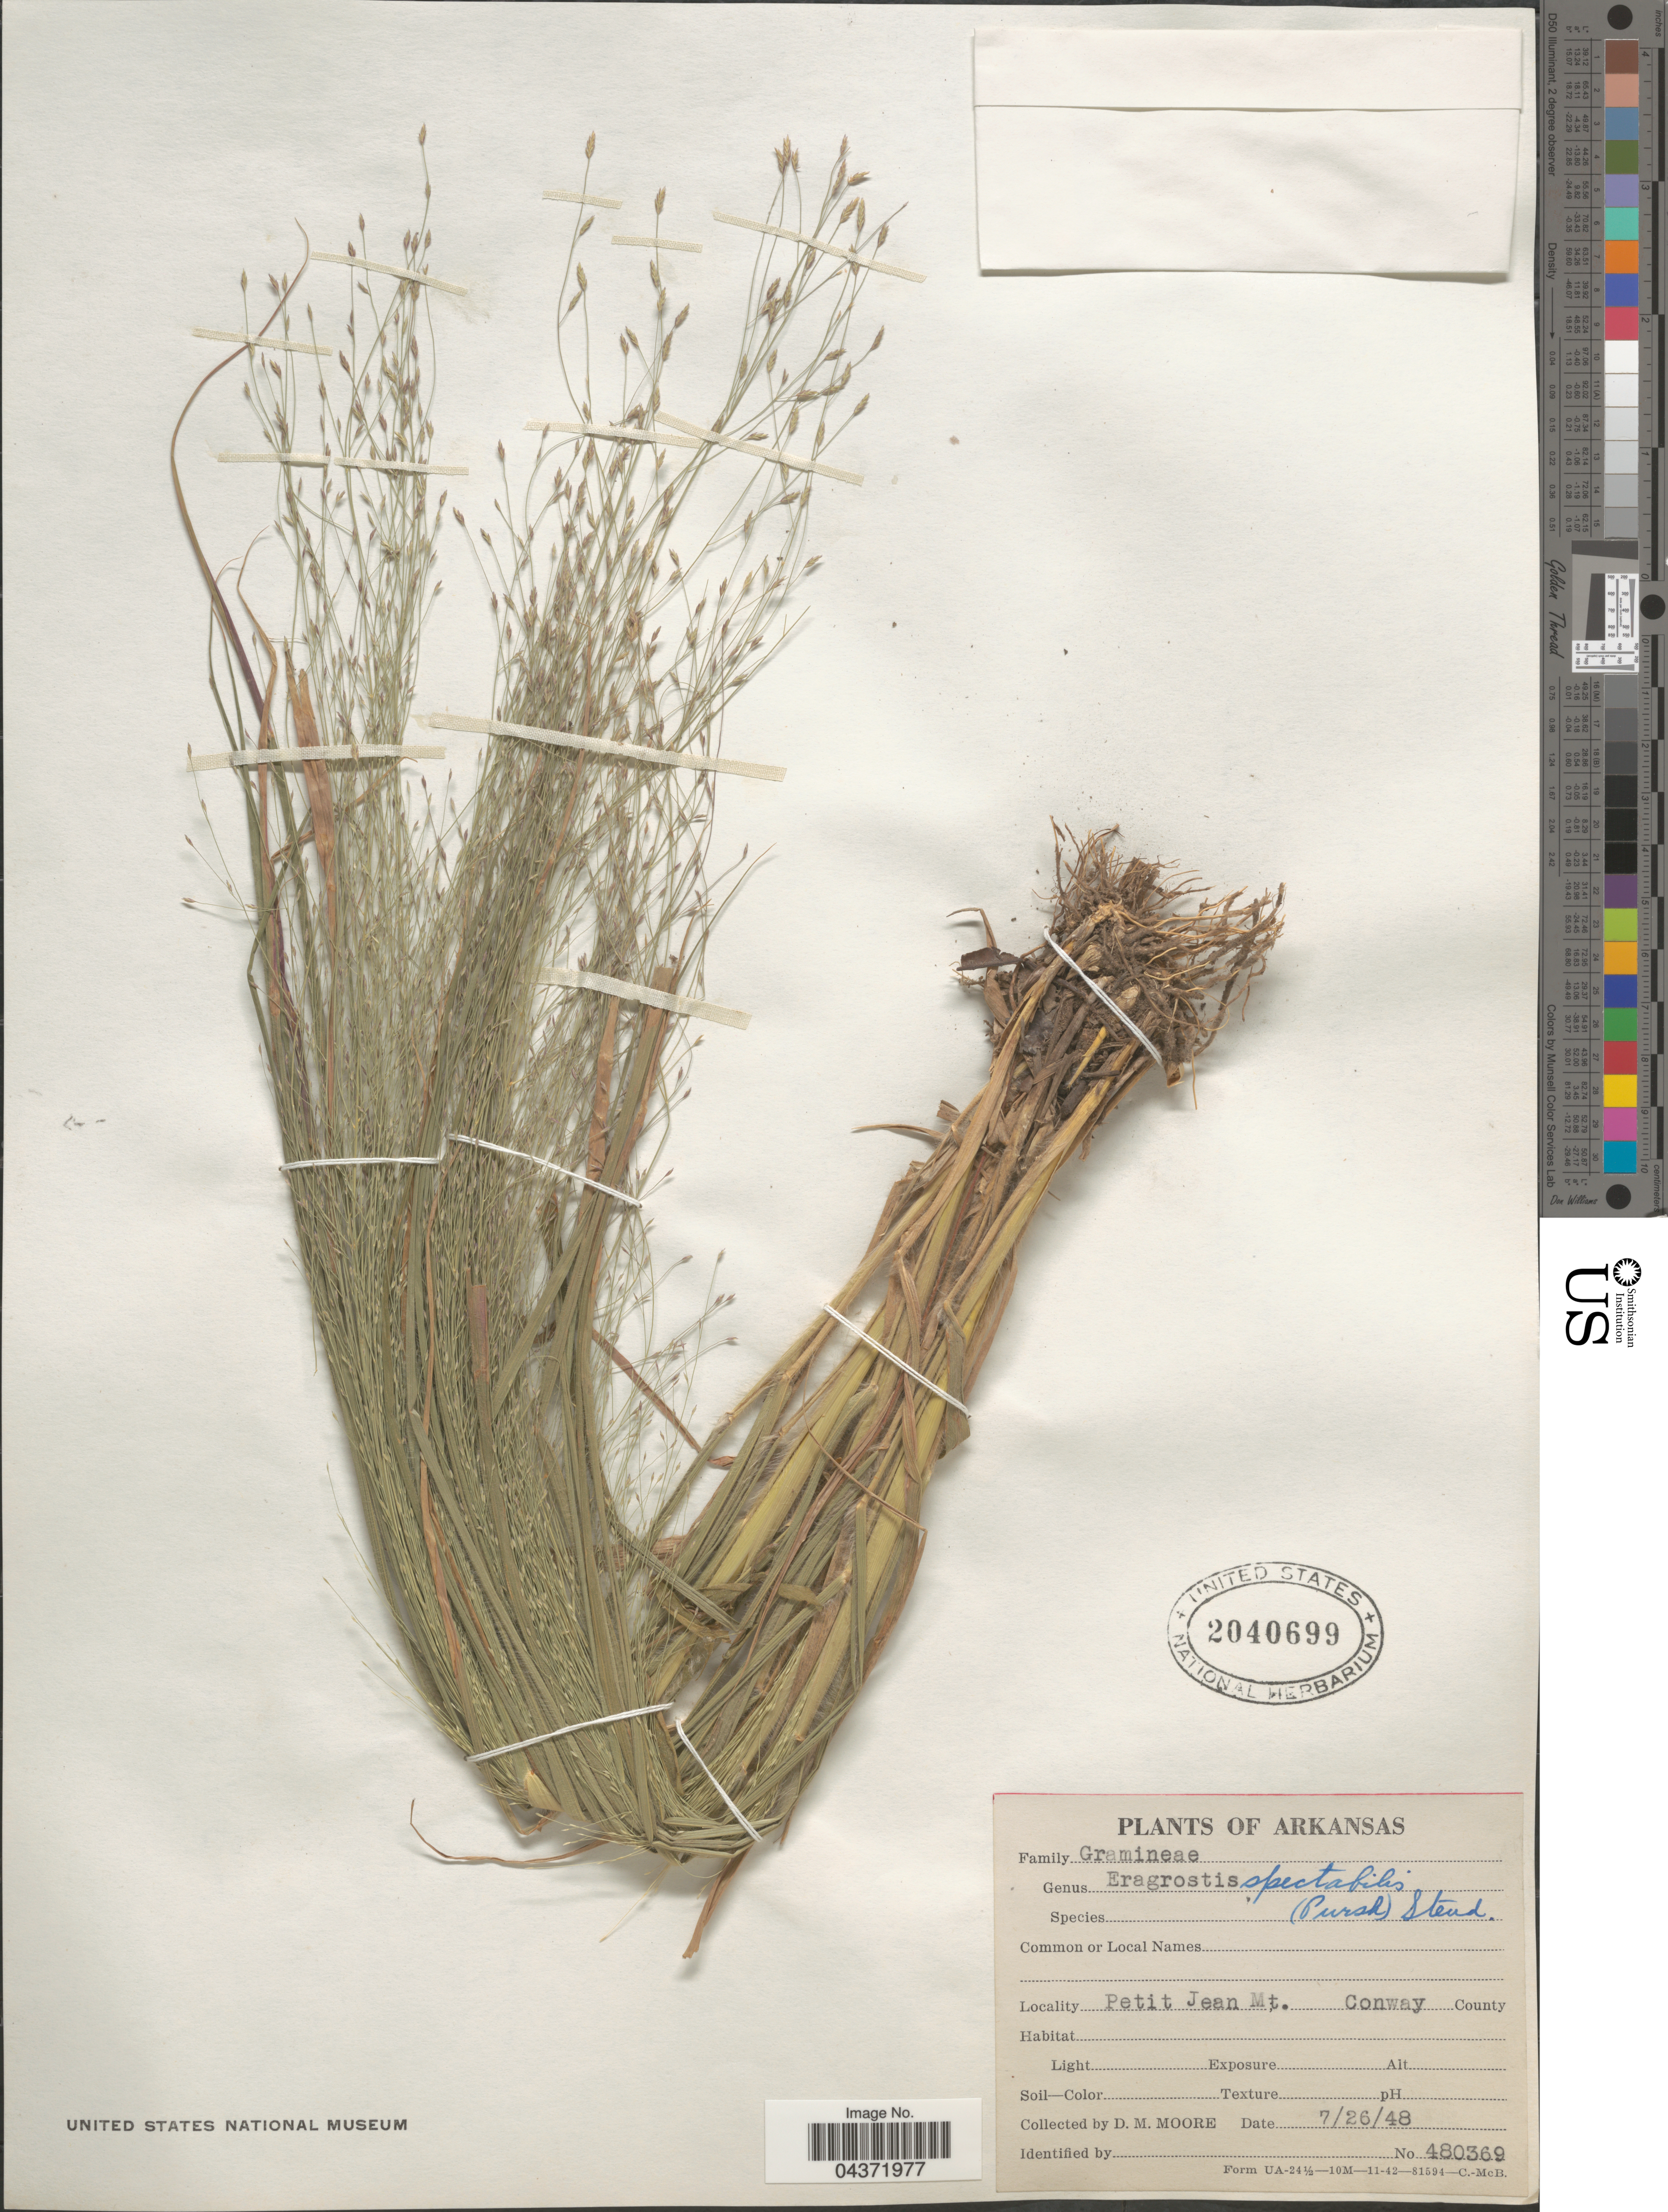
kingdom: Plantae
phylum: Tracheophyta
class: Liliopsida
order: Poales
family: Poaceae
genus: Eragrostis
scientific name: Eragrostis spectabilis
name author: (Pursh) Steud.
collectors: D. Moore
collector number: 480369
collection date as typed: Transcribed d/m/y: 26/7/48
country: United States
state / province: Arkansas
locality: Petit Jean Mt.; Conway County.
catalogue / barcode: US 2040699